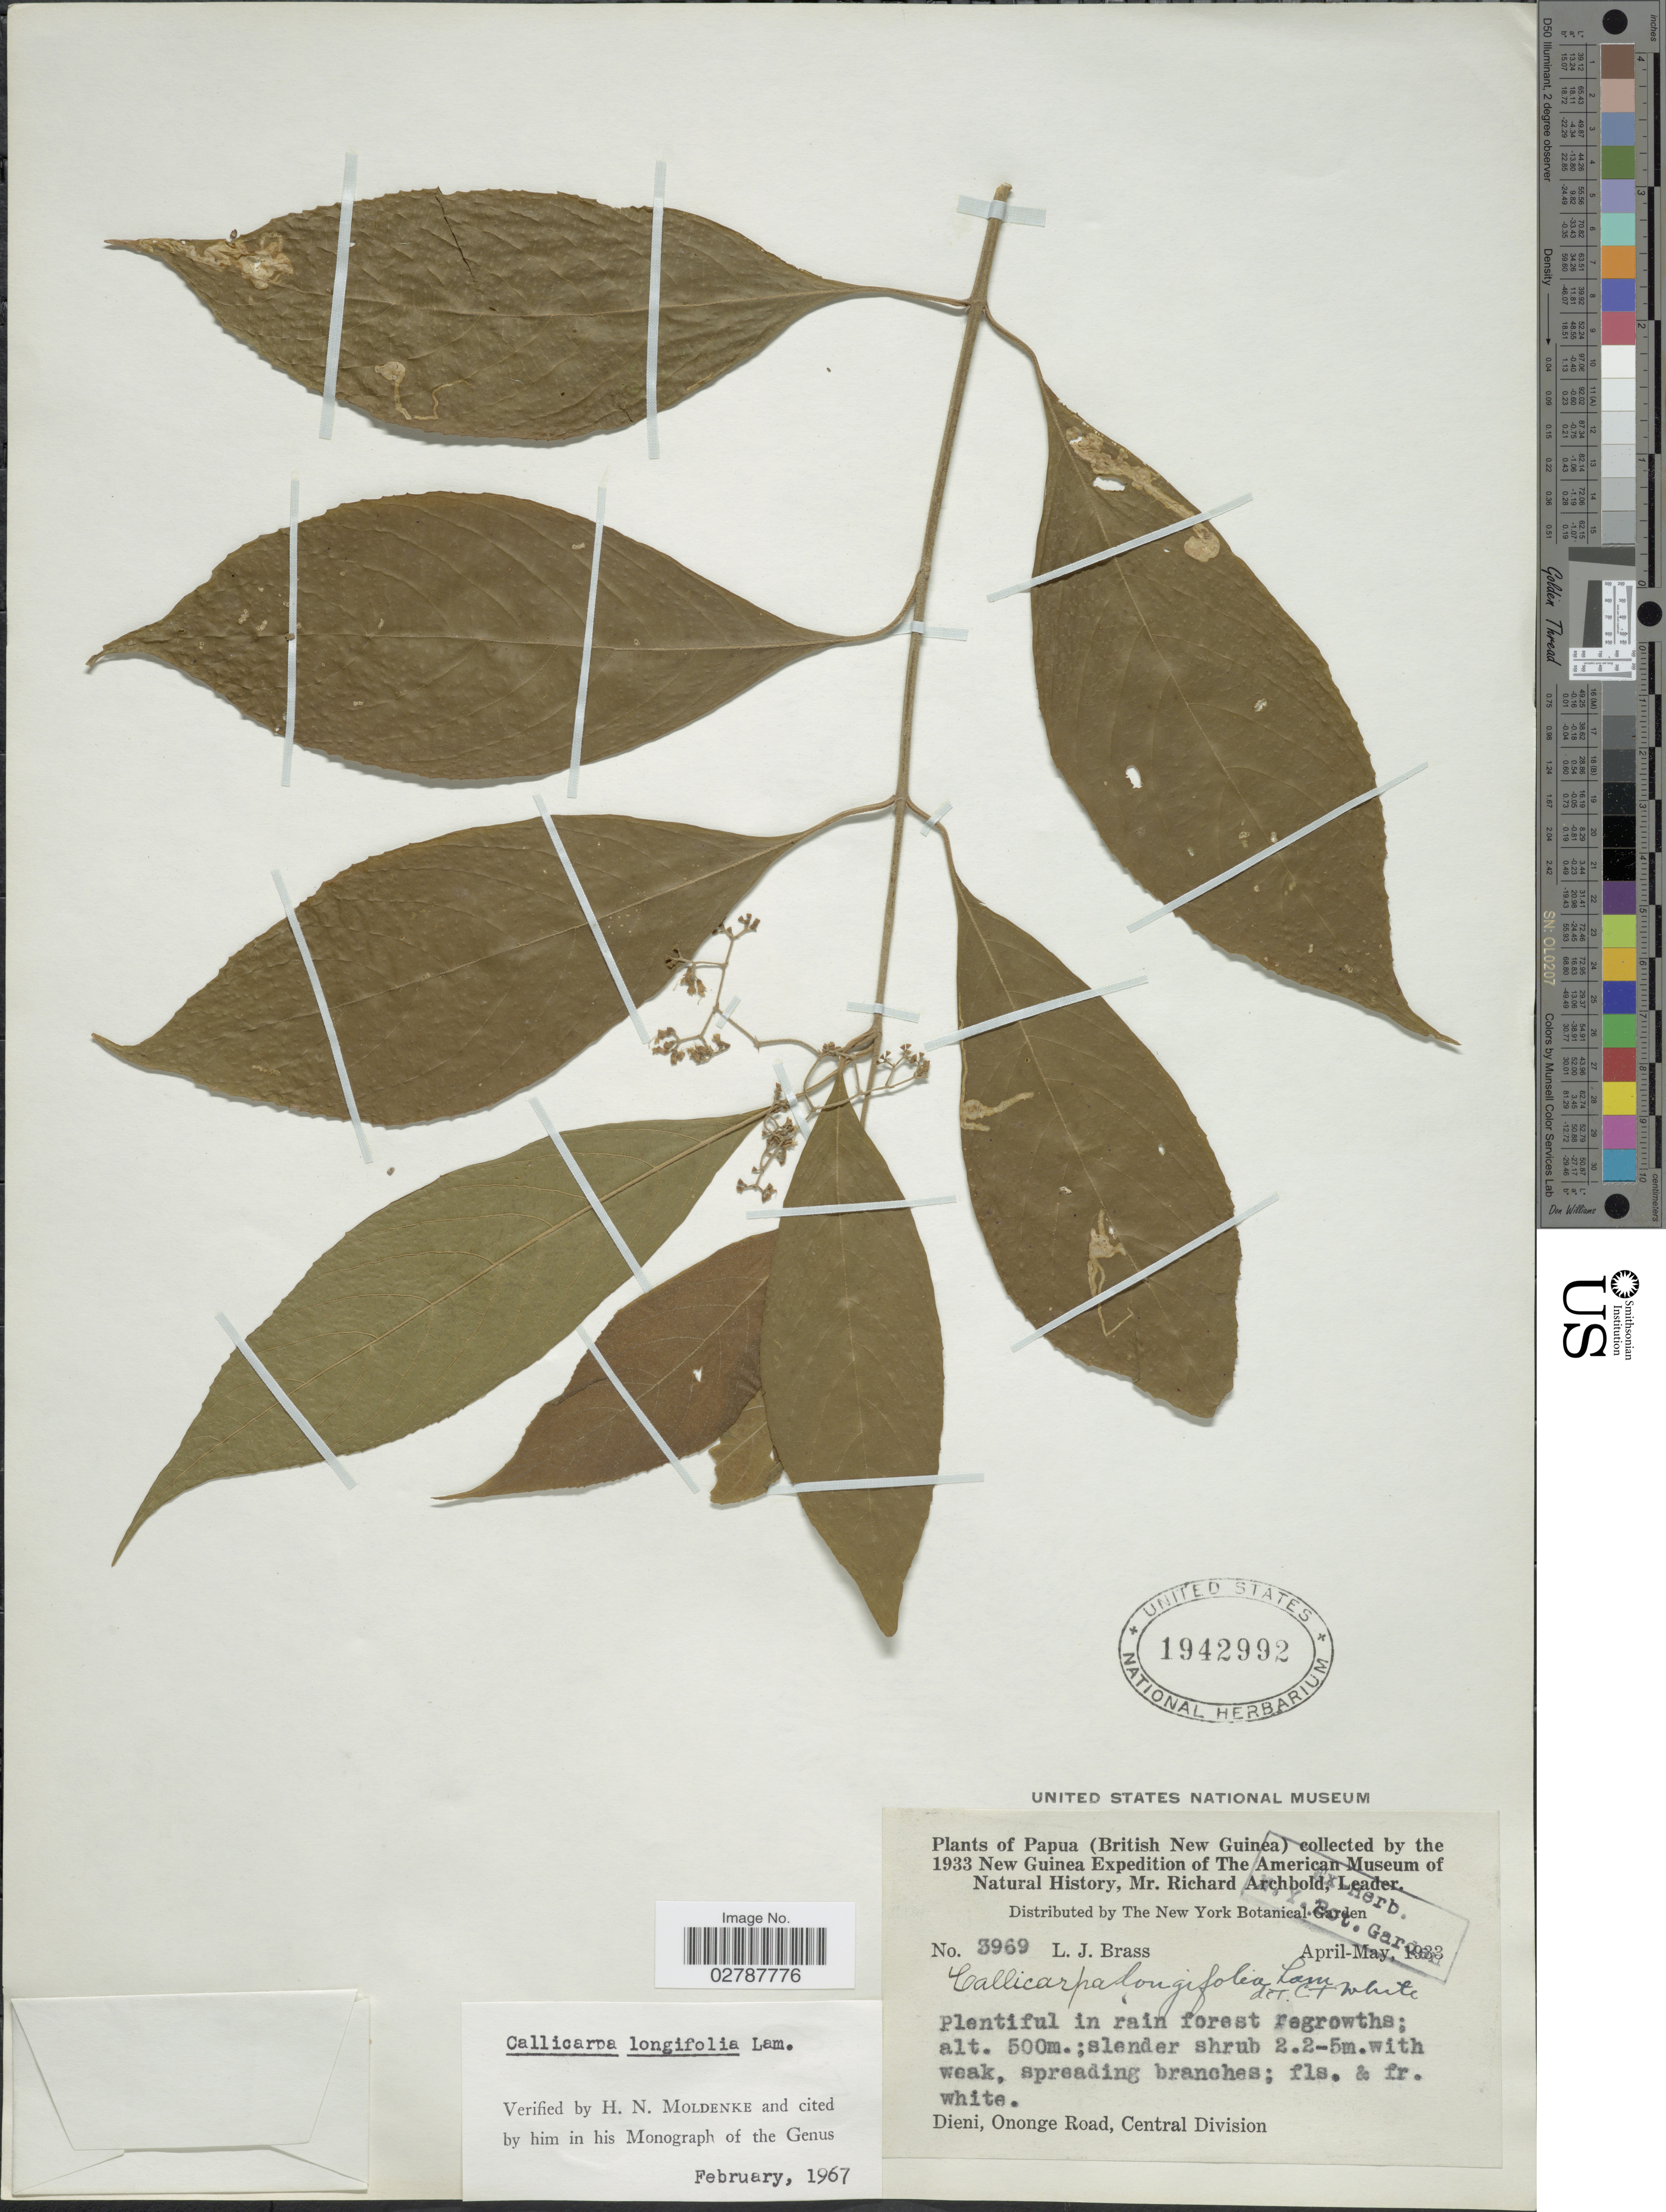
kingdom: Plantae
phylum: Tracheophyta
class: Magnoliopsida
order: Lamiales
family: Lamiaceae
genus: Callicarpa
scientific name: Callicarpa longifolia f. longifolia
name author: Lam.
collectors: L. J. Brass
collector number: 3969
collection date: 1933-04/1933-05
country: Papua New Guinea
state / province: Central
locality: Papua (British New Guinea). New Guinea. Dieni, Ononge Road, Central Division.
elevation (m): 500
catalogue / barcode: US 1942994